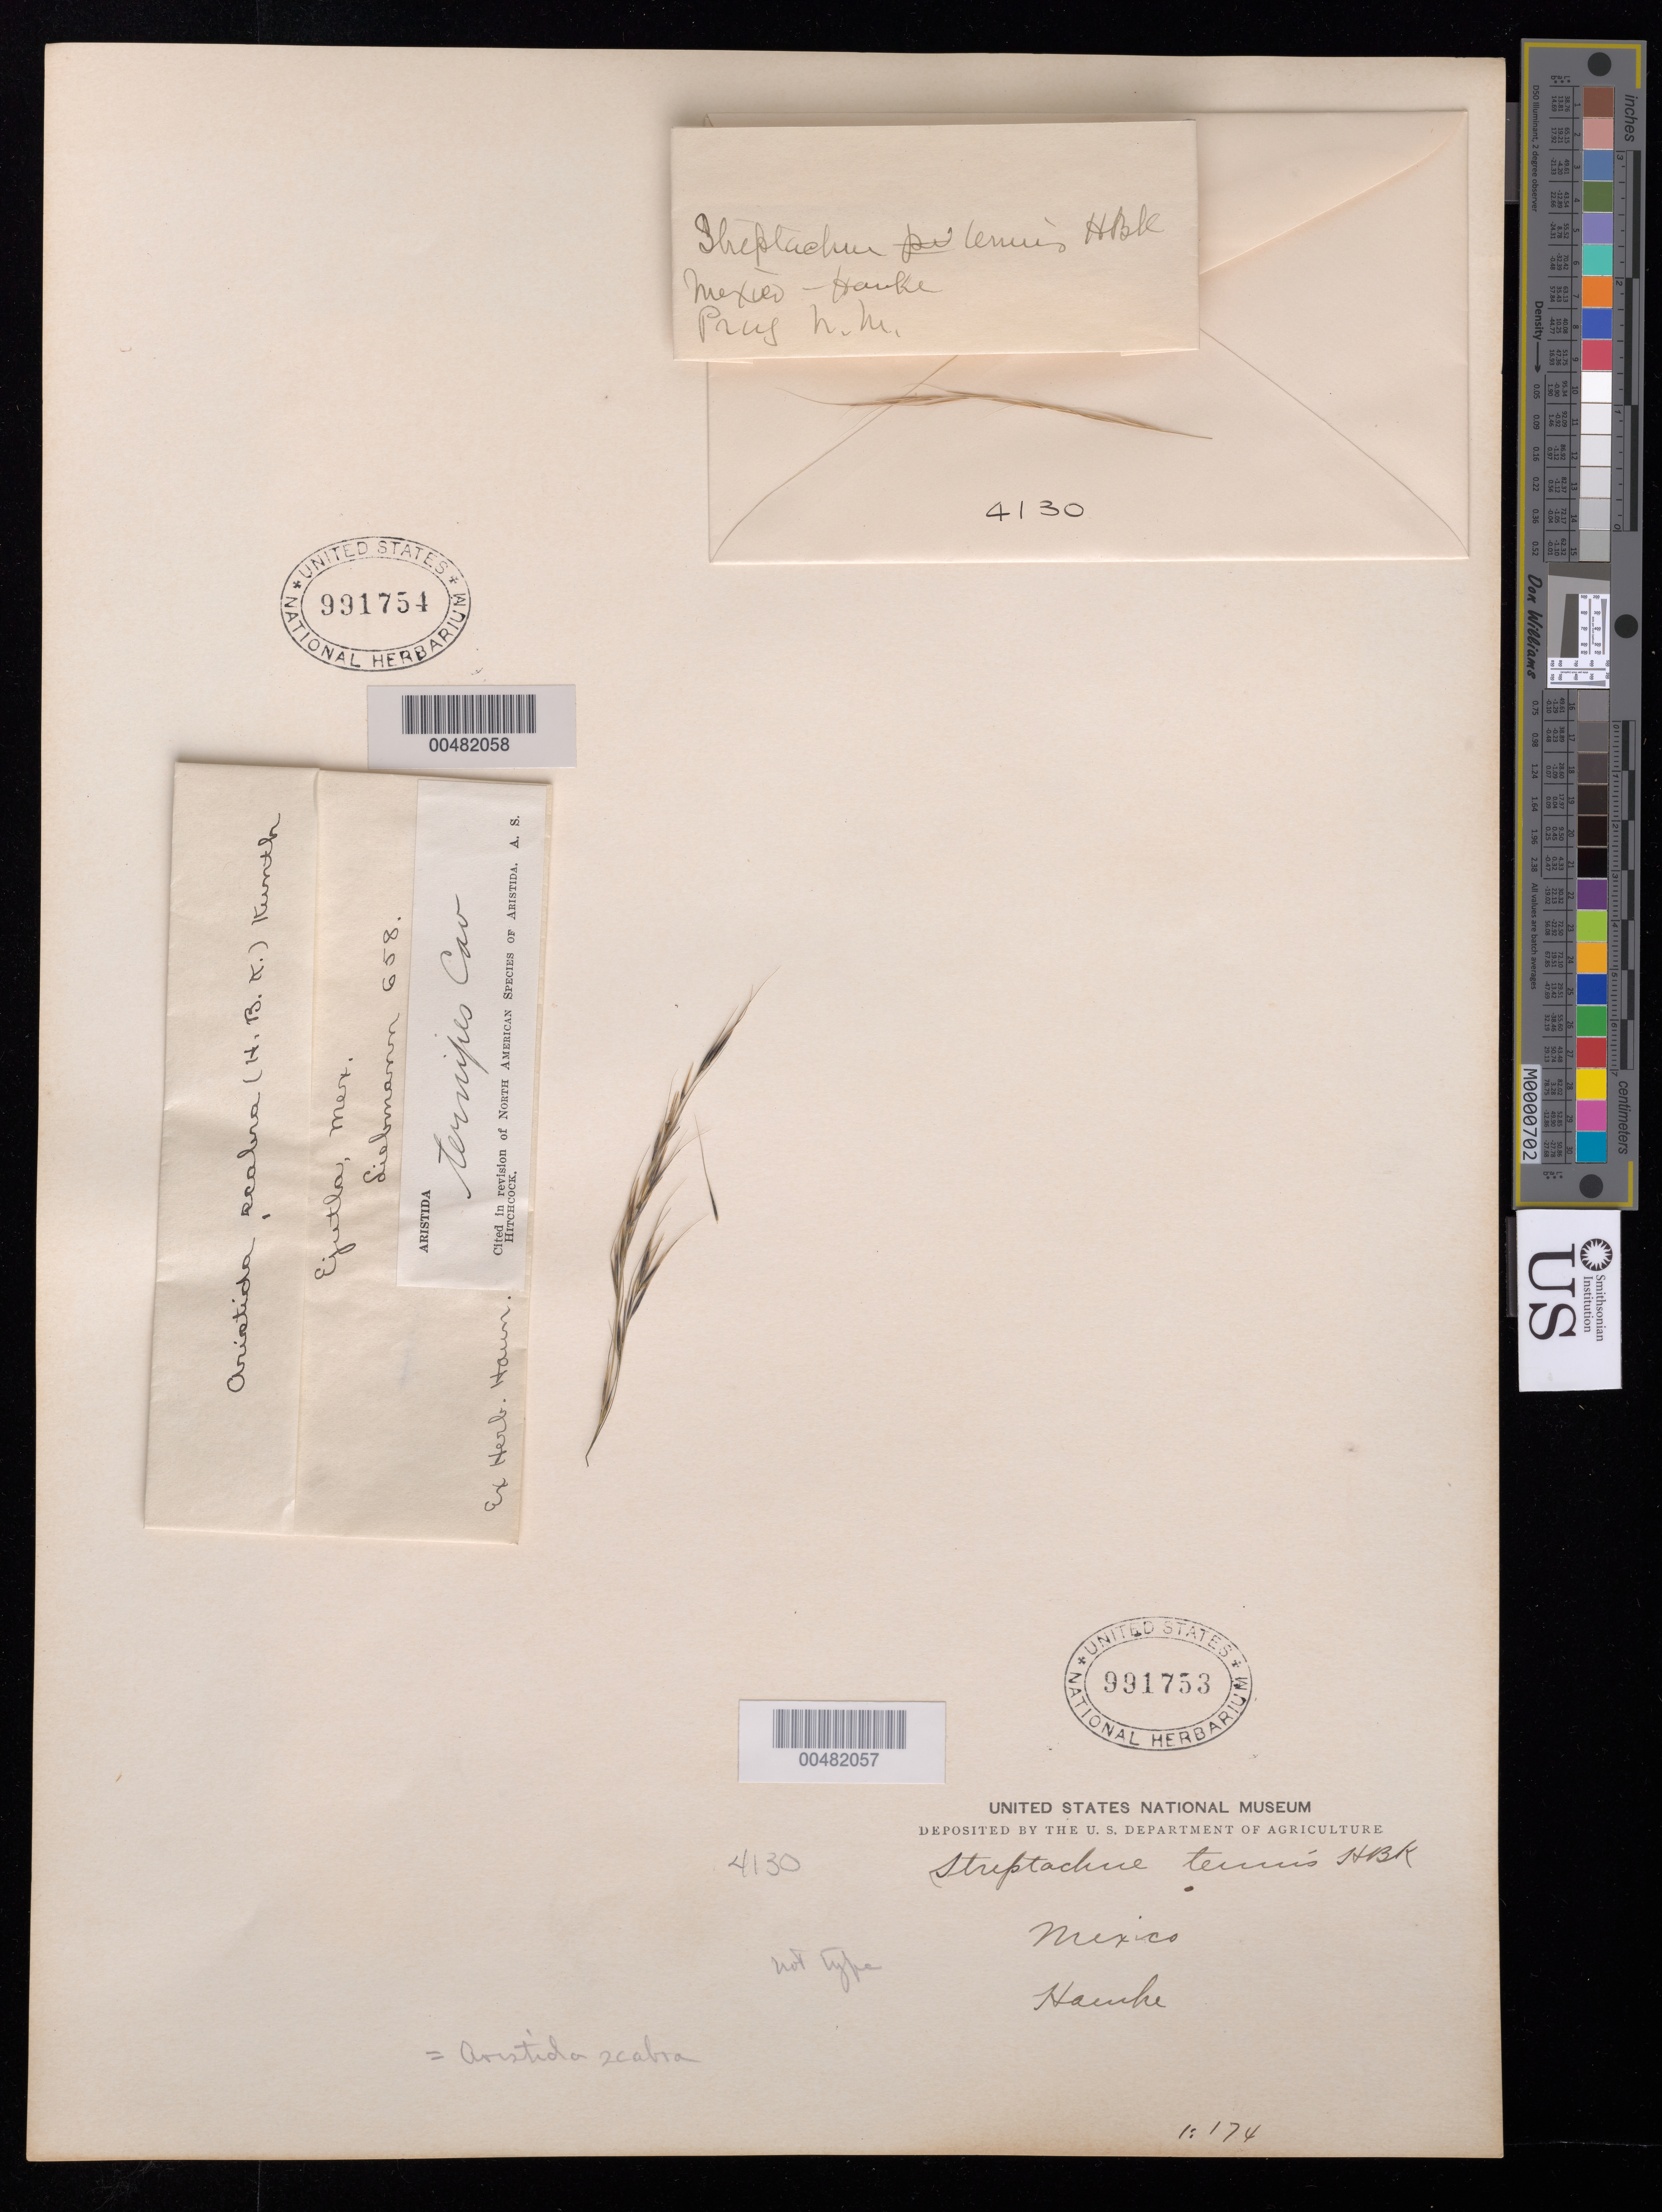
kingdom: Plantae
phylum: Tracheophyta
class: Liliopsida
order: Poales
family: Poaceae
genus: Aristida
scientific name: Aristida ternipes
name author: Cav.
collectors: F. M. Liebmann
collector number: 658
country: Mexico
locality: Ejutla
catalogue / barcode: US 991754